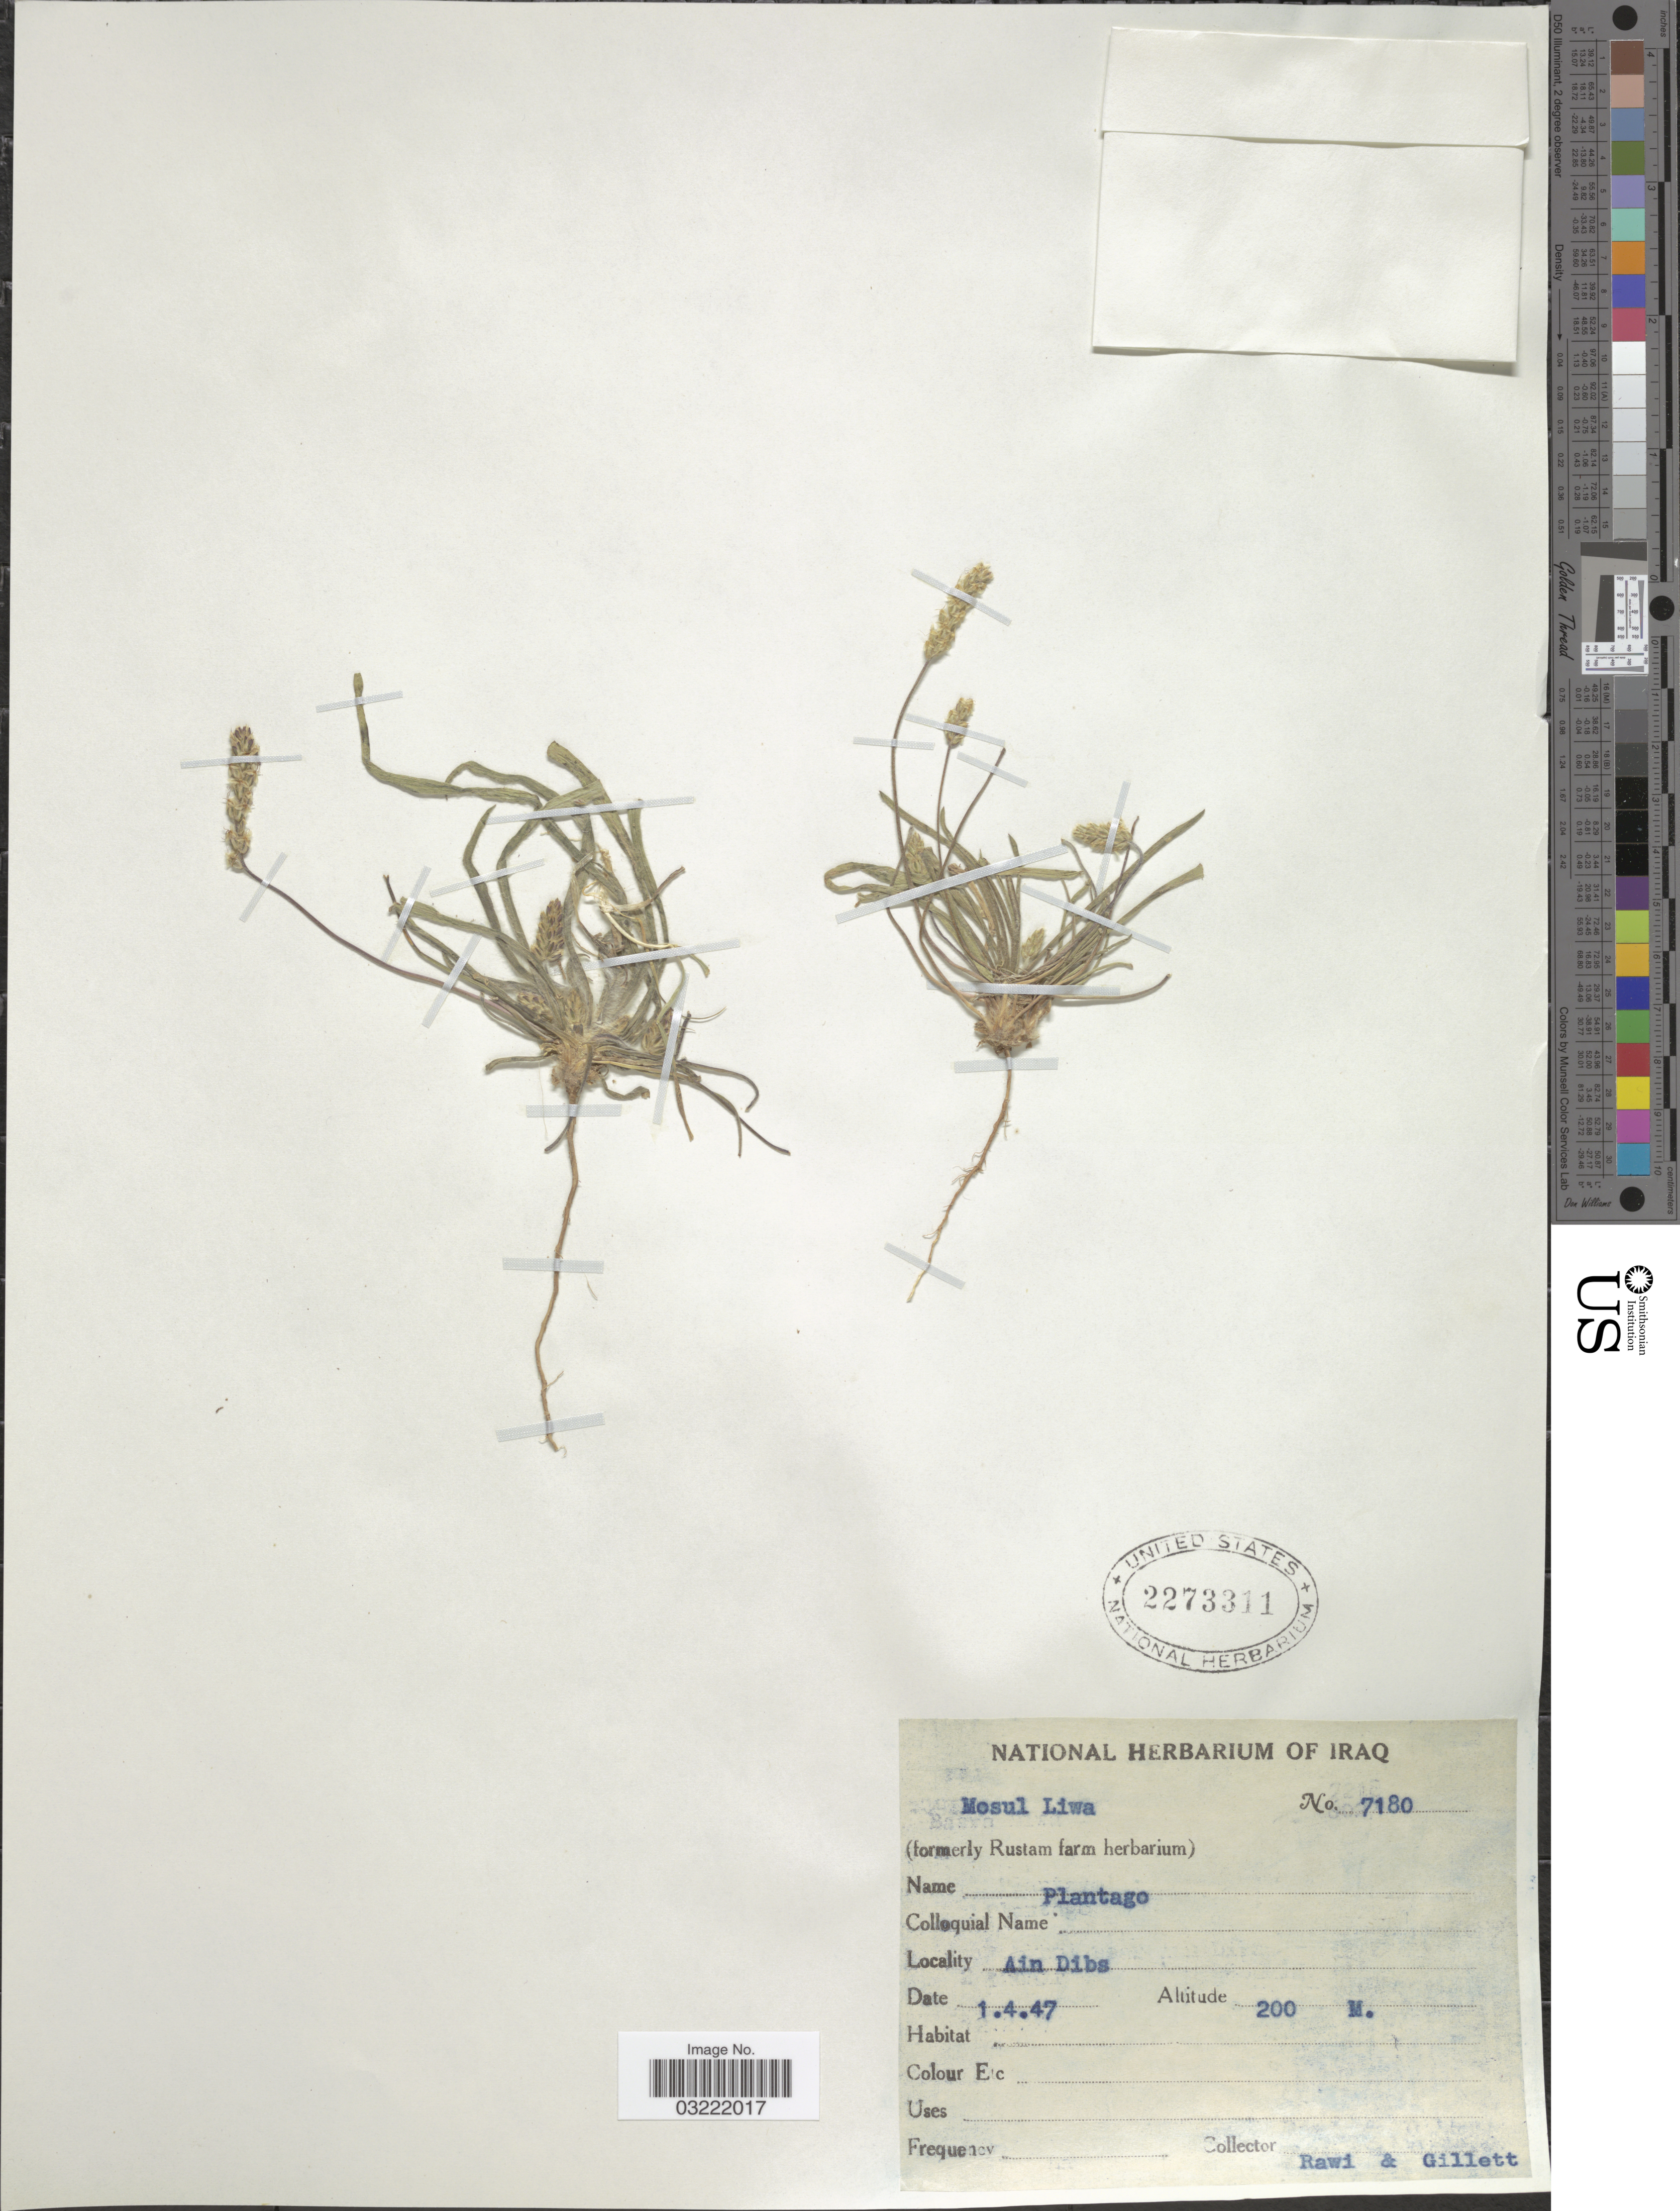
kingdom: Plantae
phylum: Tracheophyta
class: Magnoliopsida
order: Lamiales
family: Plantaginaceae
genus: Plantago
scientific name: Plantago cylindrica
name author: Forssk.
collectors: -. Rawi & Gillett, --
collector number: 7180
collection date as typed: Transcribed d/m/y: 1/4/47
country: Iraq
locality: Ain Dibs. Mosul Liwa.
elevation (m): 200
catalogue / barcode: US 2273311